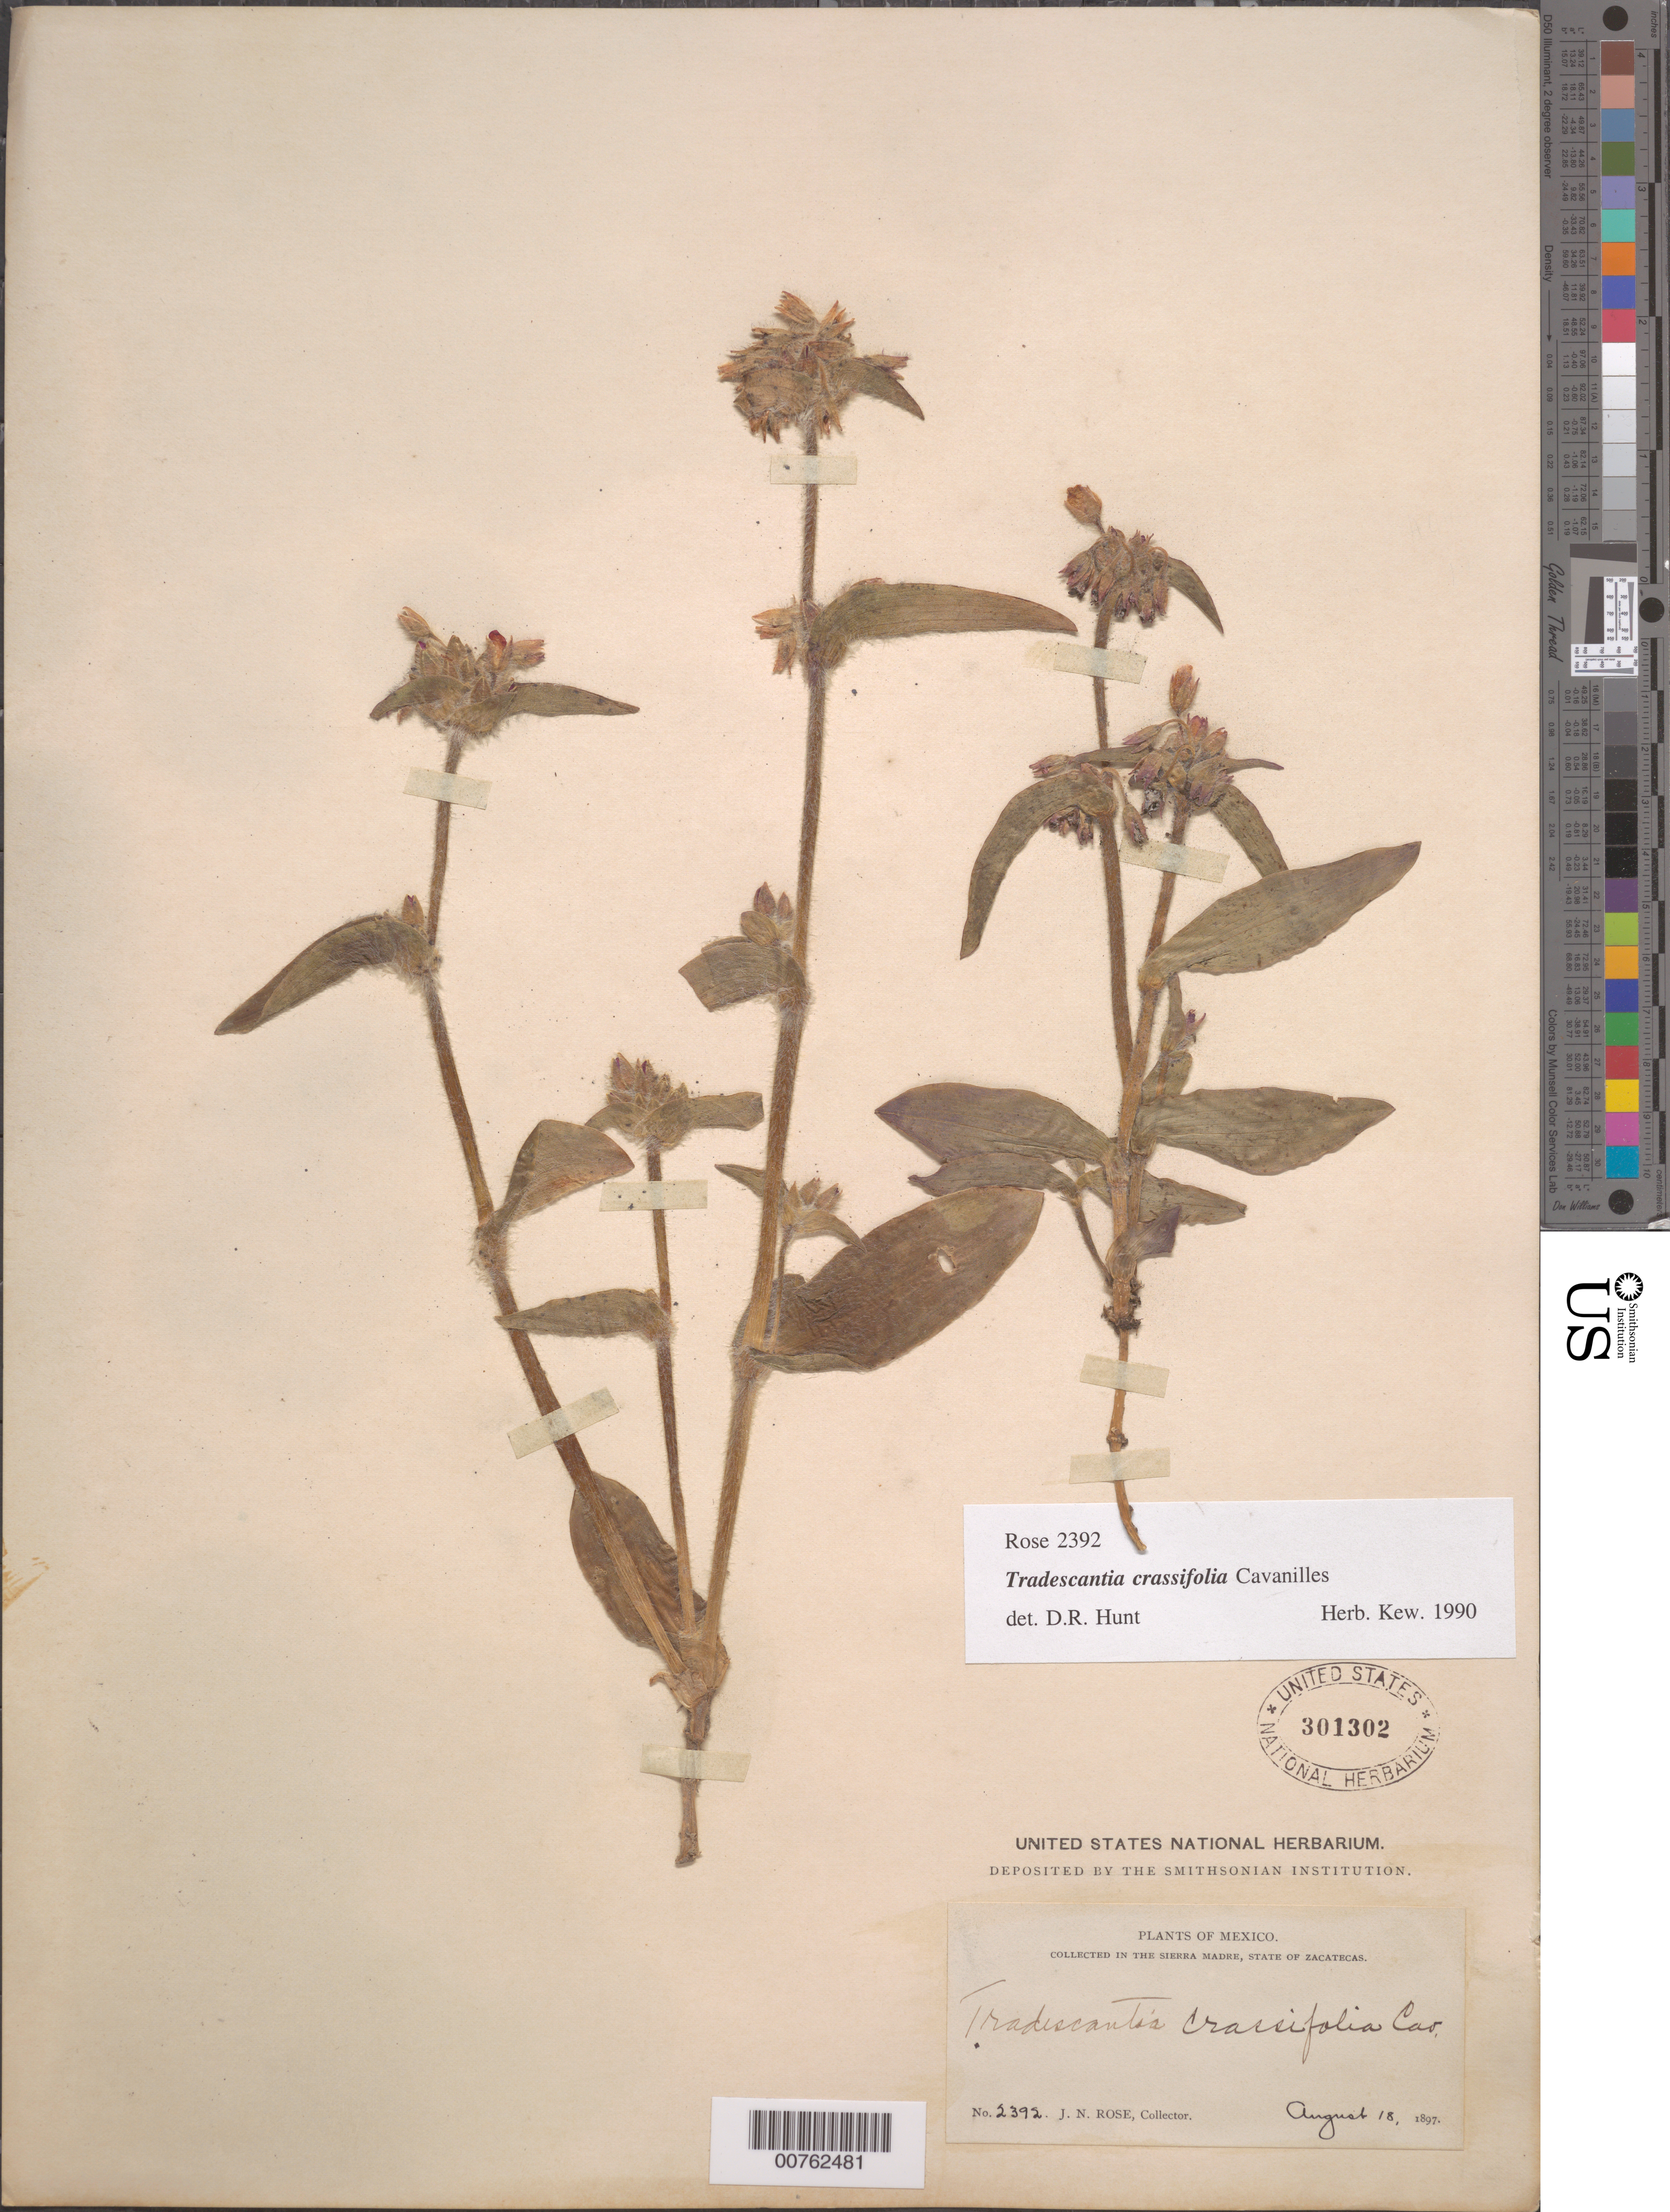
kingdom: Plantae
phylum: Tracheophyta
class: Liliopsida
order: Commelinales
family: Commelinaceae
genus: Tradescantia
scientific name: Tradescantia crassifolia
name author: Cav.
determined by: Hunt, D. R.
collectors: J. N. Rose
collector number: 2392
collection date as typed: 18 Aug 1897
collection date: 1897-08-18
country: Mexico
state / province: Zacatecas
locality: Collected in the Sierra Madre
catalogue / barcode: US 301302